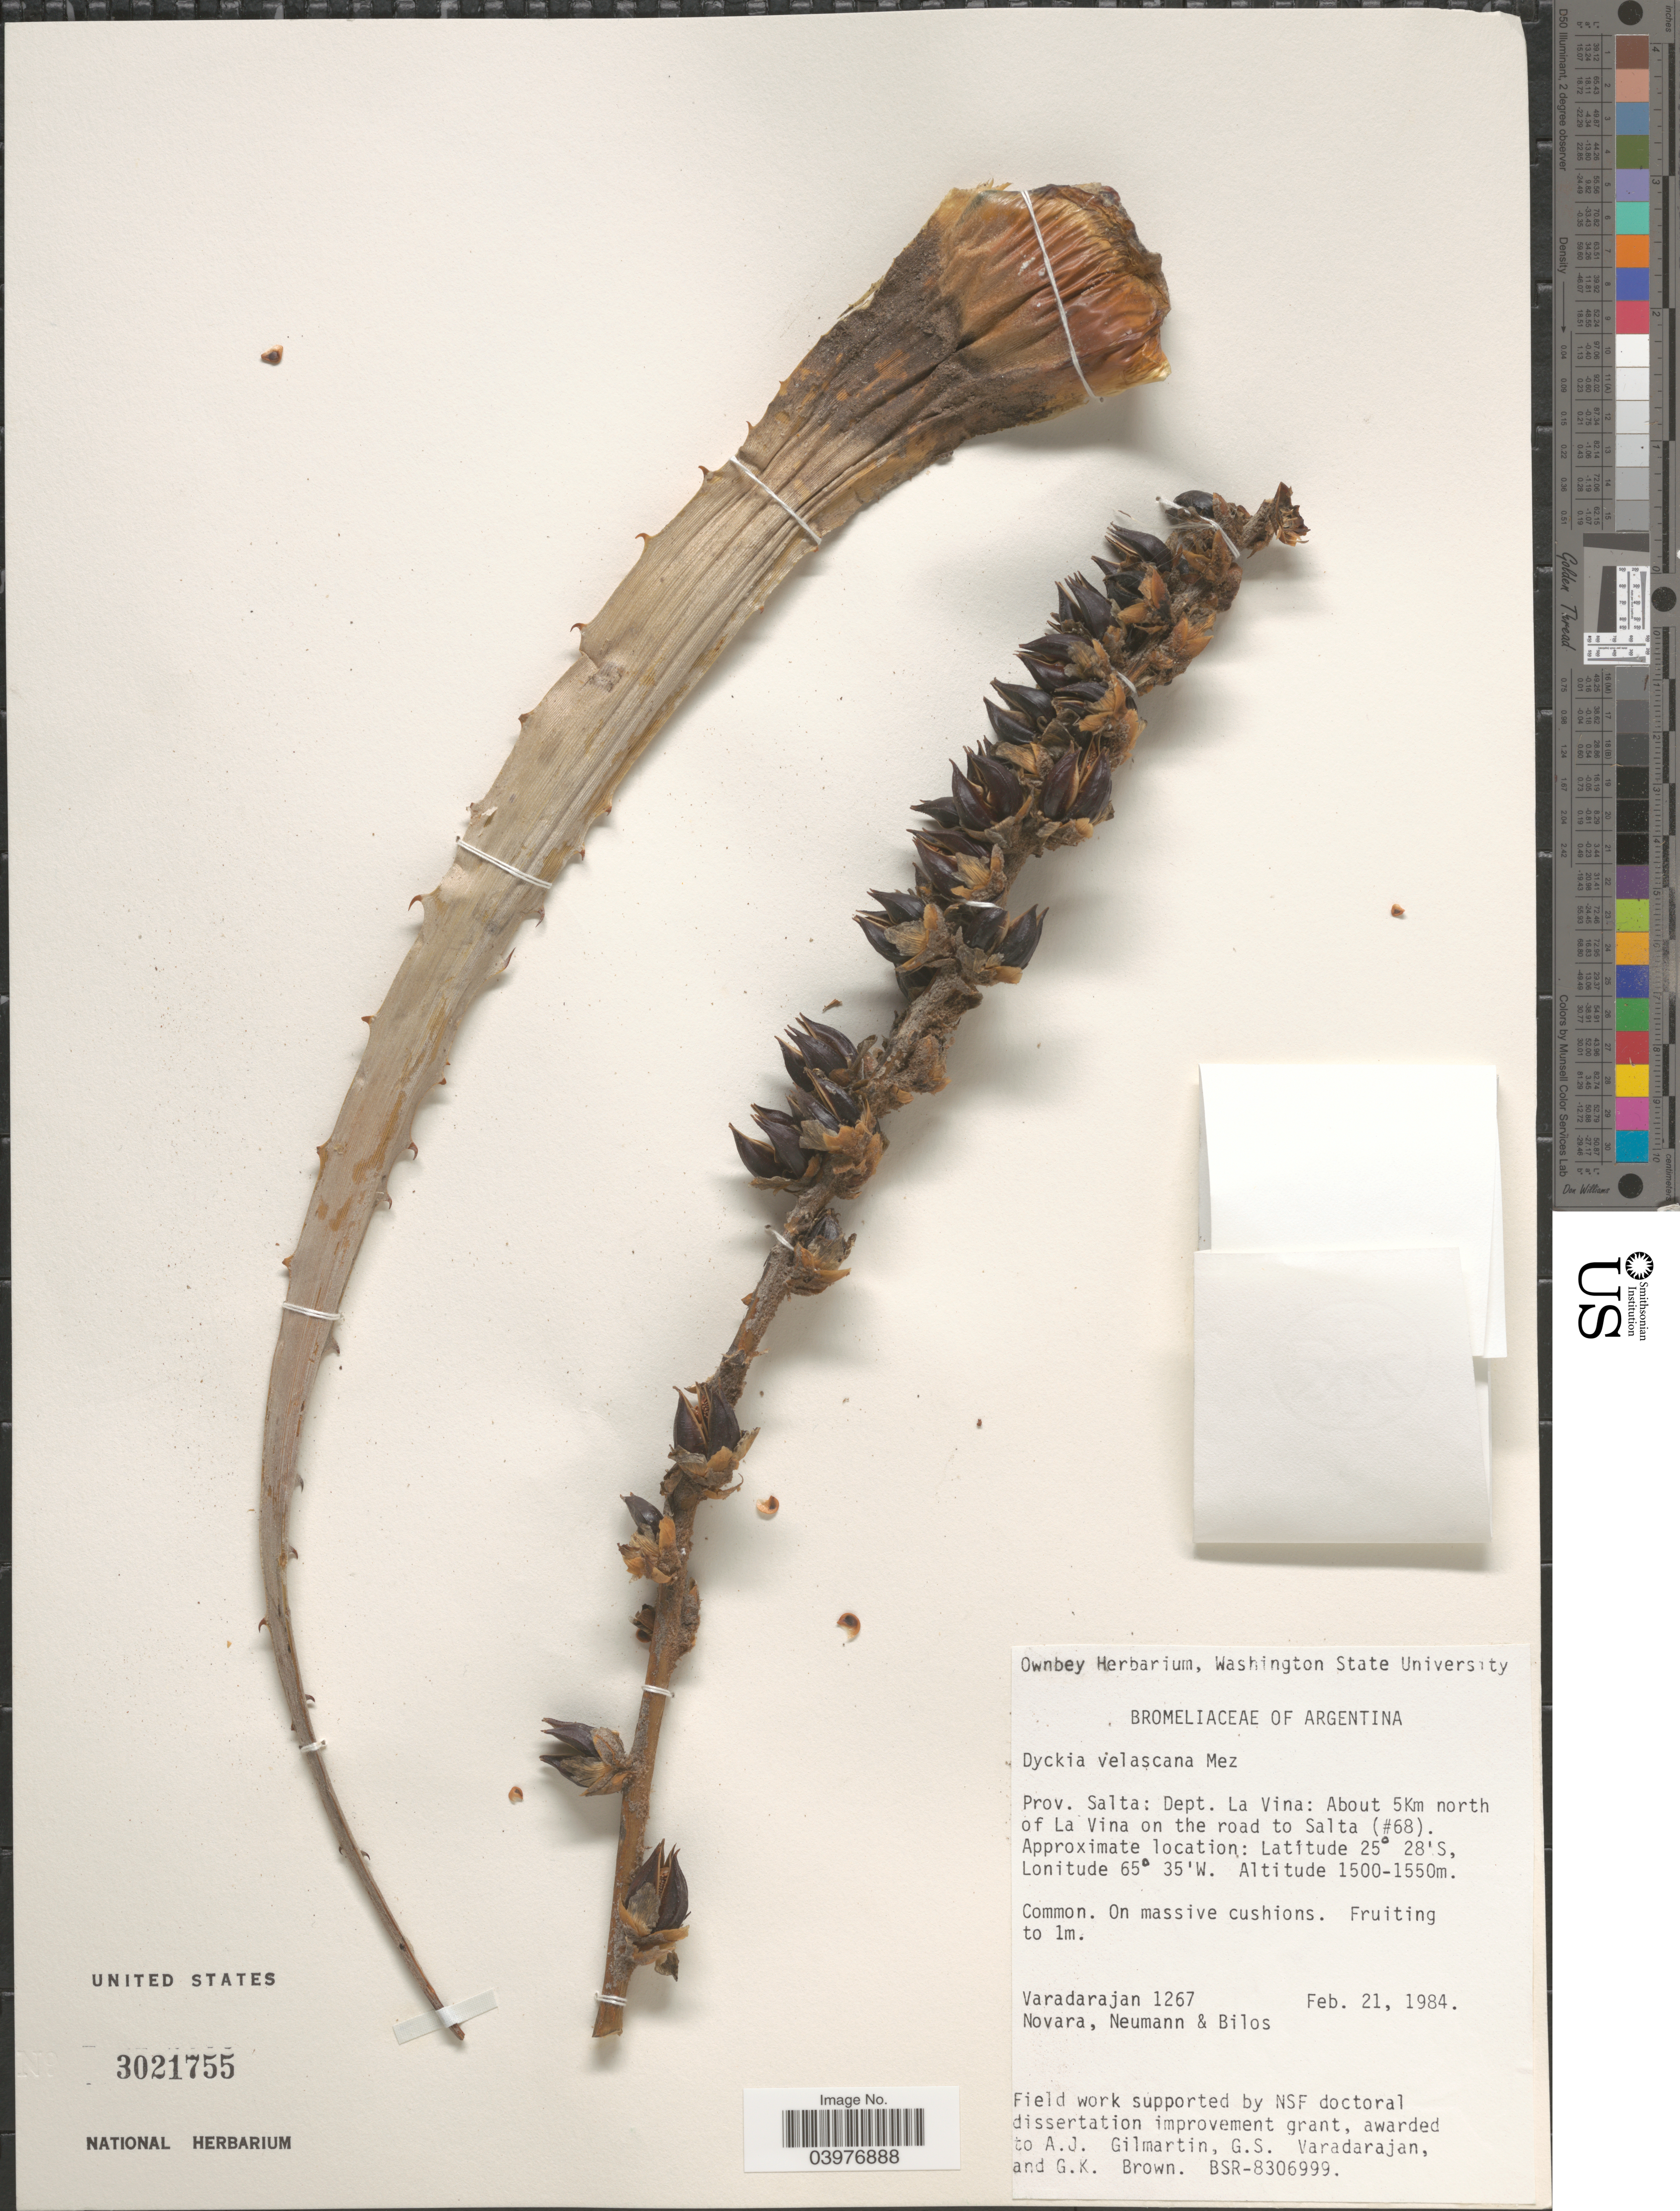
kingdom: Plantae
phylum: Tracheophyta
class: Liliopsida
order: Poales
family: Bromeliaceae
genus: Dyckia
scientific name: Dyckia velascana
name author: Mez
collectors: G. S. Varadarajan, -. Novara, Neumann, -- & -. Bilos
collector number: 1267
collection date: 1984-02-21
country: Argentina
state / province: Salta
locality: Dept. La Vina: About 5Km north of La Vina on the road to Salta (#68).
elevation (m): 1500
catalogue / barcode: US 3021755